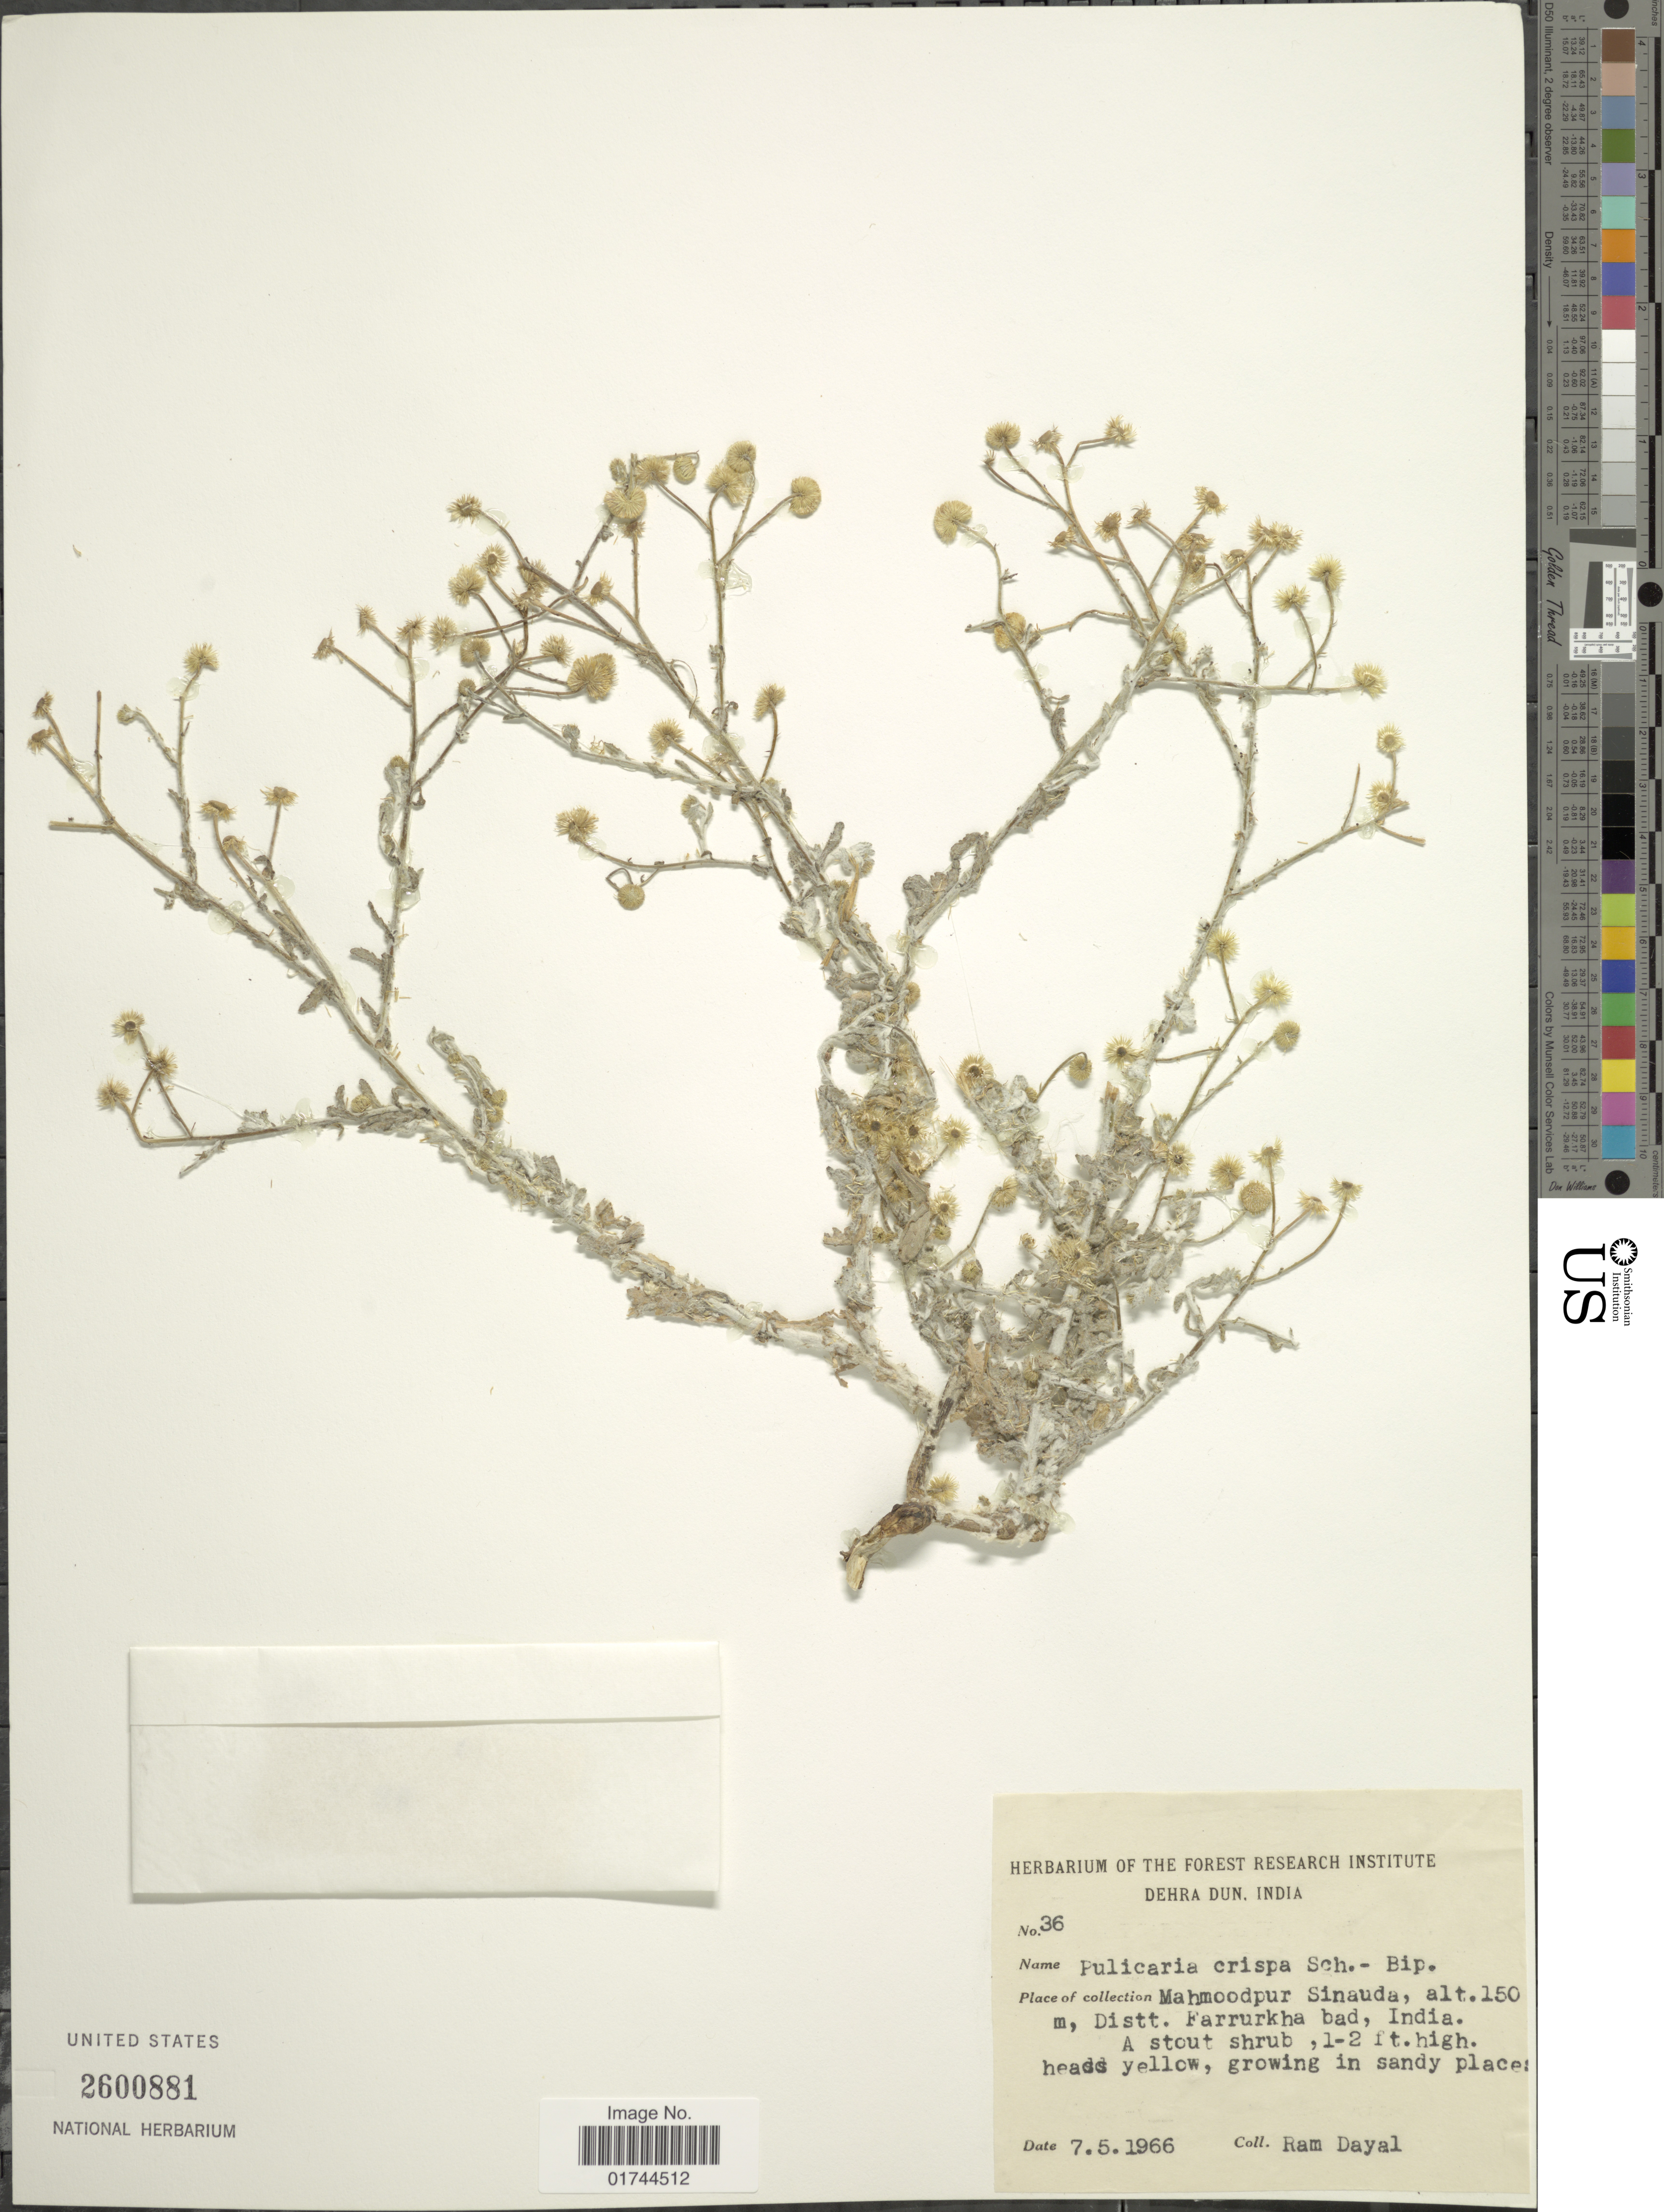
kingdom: Plantae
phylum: Tracheophyta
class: Magnoliopsida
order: Asterales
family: Asteraceae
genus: Pulicaria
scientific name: Pulicaria crispa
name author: Sch. Bip.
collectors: R. Dayal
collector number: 36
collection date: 1966-05-07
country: India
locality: Mahmoodpur Sinauda, Distt. Farrurkha bad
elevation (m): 150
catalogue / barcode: US 2600881